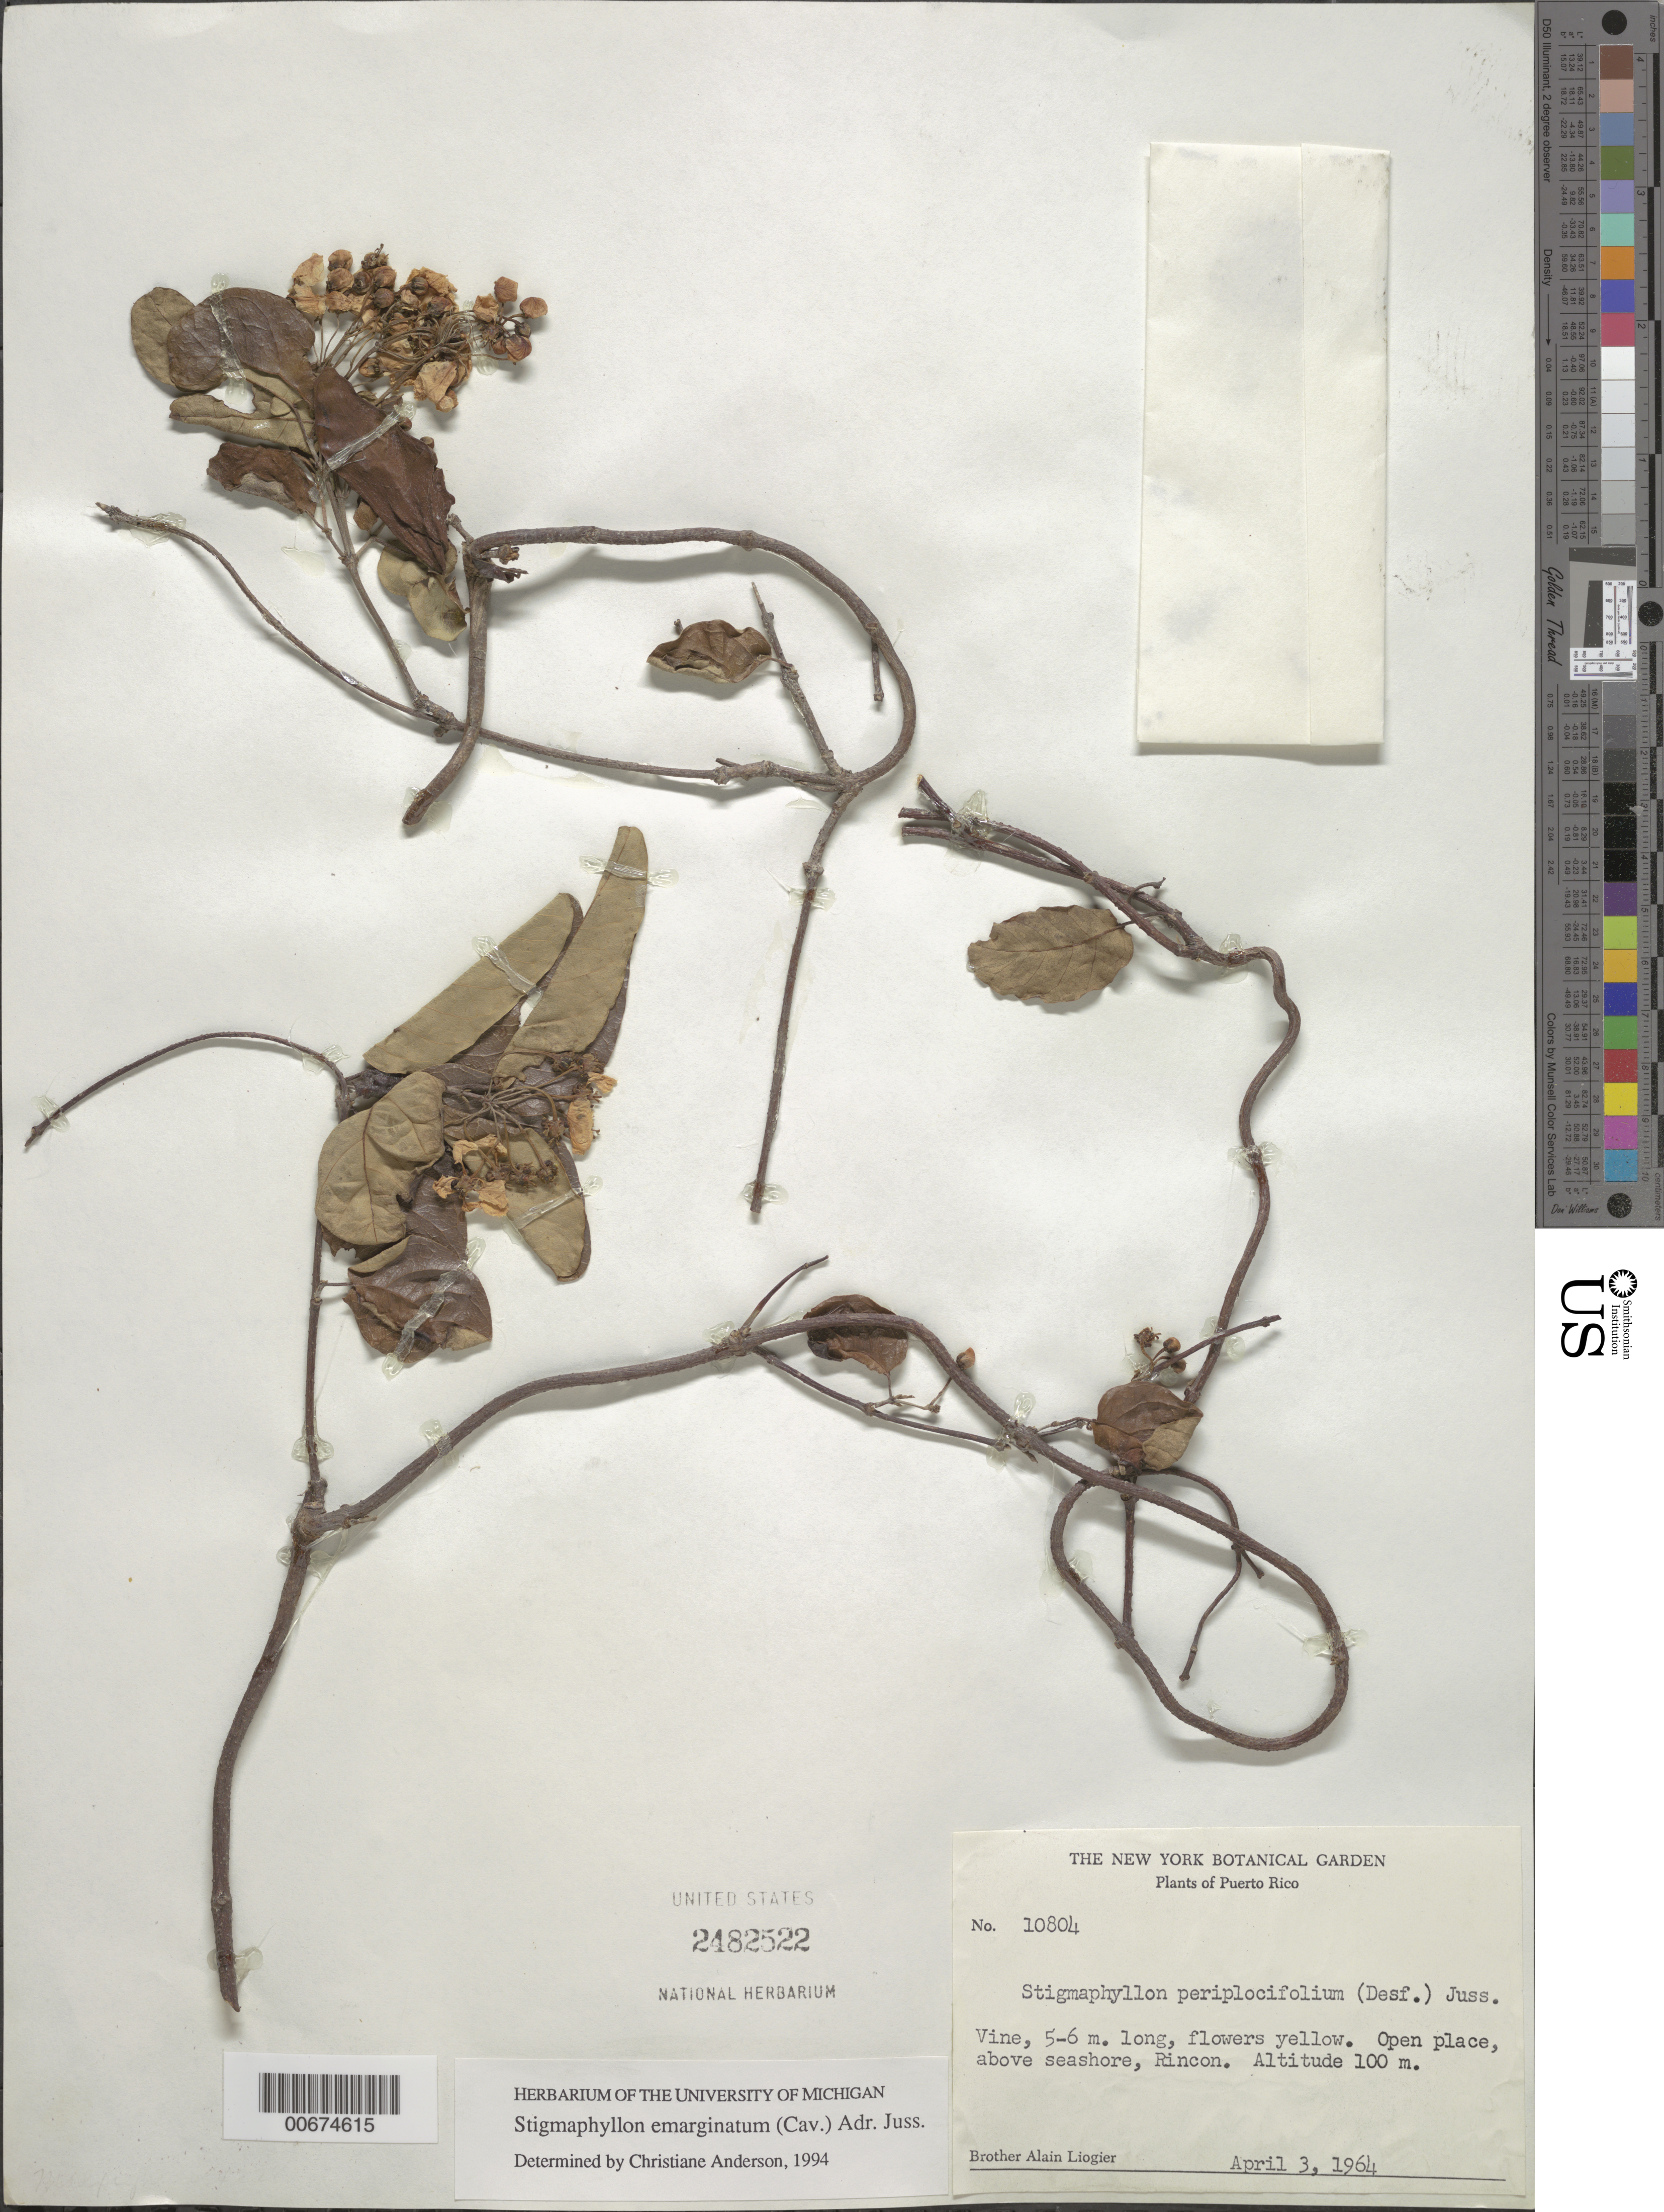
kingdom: Plantae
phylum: Tracheophyta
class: Magnoliopsida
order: Malpighiales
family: Malpighiaceae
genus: Stigmaphyllon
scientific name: Stigmaphyllon emarginatum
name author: (Cav.) A. Juss.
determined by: Anderson, C.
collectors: A. H. Liogier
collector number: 10804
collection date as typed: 03 Apr 1964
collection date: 1964-04-03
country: Puerto Rico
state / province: Rincón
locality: Rincón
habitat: open place above seashore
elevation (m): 100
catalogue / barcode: US 2482522